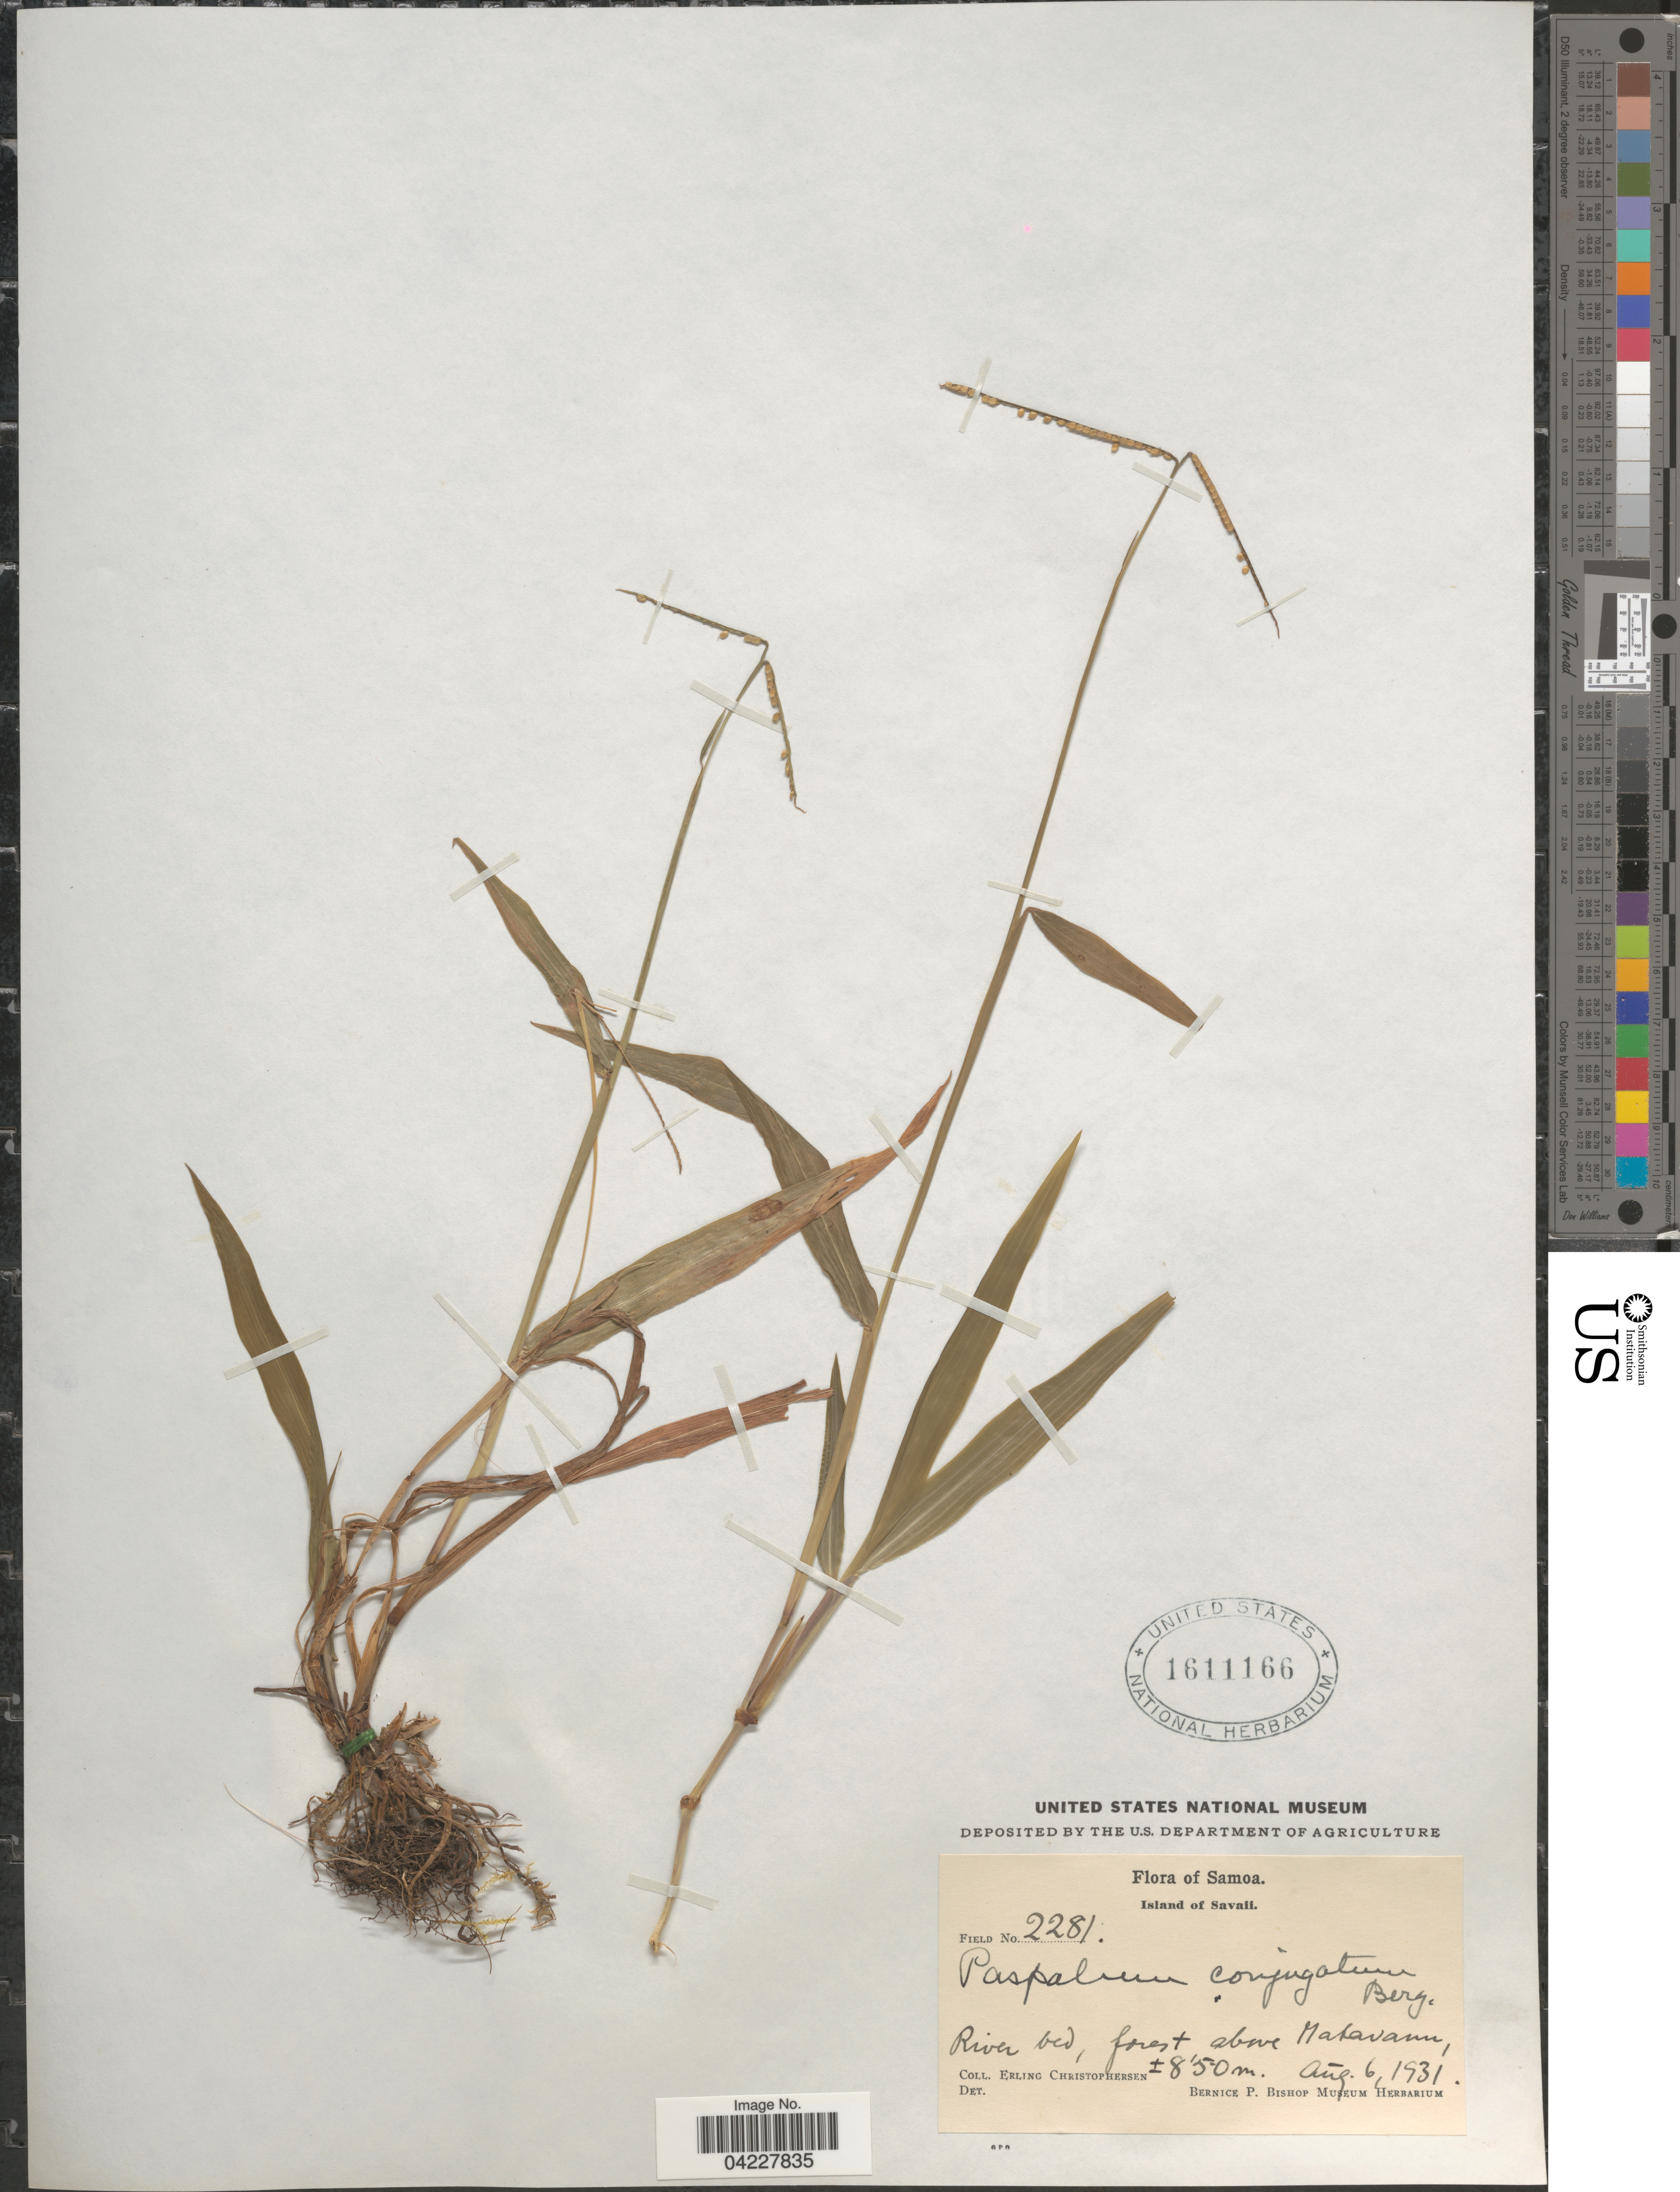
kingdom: Plantae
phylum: Tracheophyta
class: Liliopsida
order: Poales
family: Poaceae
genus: Paspalum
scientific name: Paspalum conjugatum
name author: P.J. Bergius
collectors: E. Christophersen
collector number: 2281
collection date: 1931-08-06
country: Samoa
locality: Samoa. Island of Savaii. River bed, forest above Matavanu.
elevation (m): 850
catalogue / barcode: US 1611166